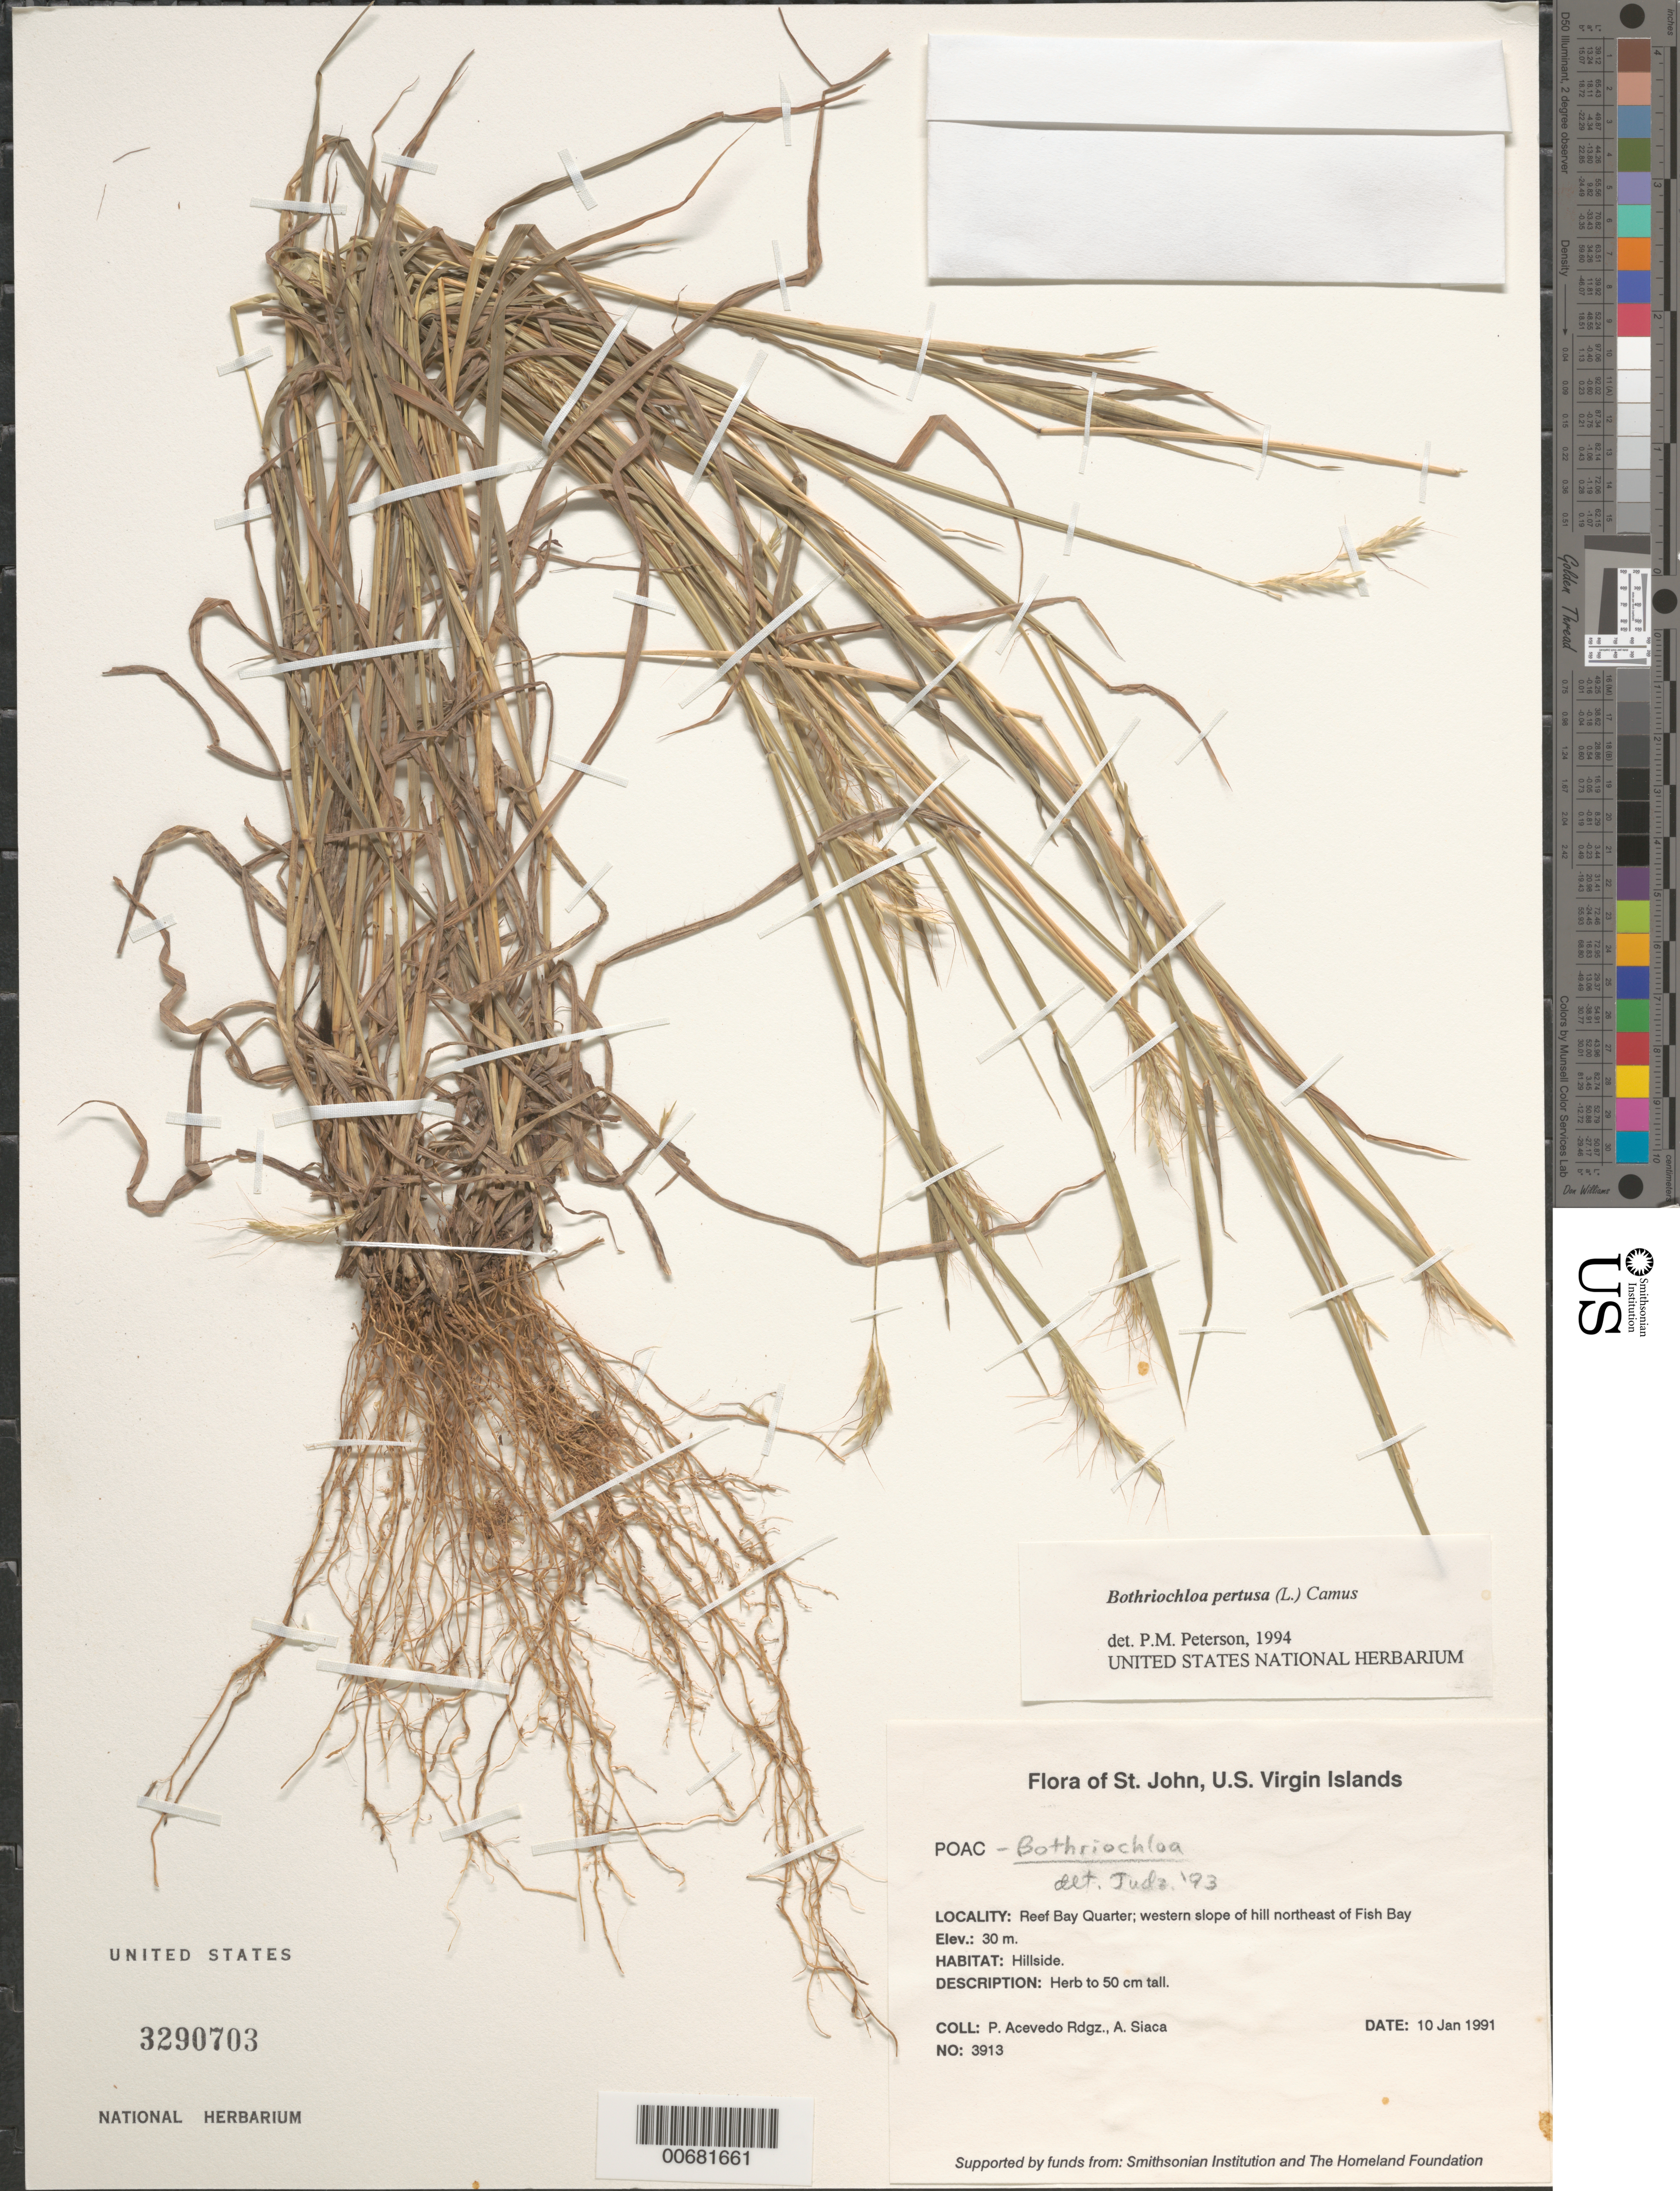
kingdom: Plantae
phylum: Tracheophyta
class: Liliopsida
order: Poales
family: Poaceae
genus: Bothriochloa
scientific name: Bothriochloa pertusa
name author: (L.) A. Camus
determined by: Peterson, Paul M., (BOT), Smithsonian Institution - National Museum of Natural History (UNITED STATES)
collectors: P. Acevedo-Rodr. & A. Siaca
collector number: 3913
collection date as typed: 10 Jan 1991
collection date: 1991-01-10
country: U.S. Virgin Islands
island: St. John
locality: Reef Bay Quarter; western slope of hill northeast of Fish Bay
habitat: Hillside.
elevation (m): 30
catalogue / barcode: US 3290703